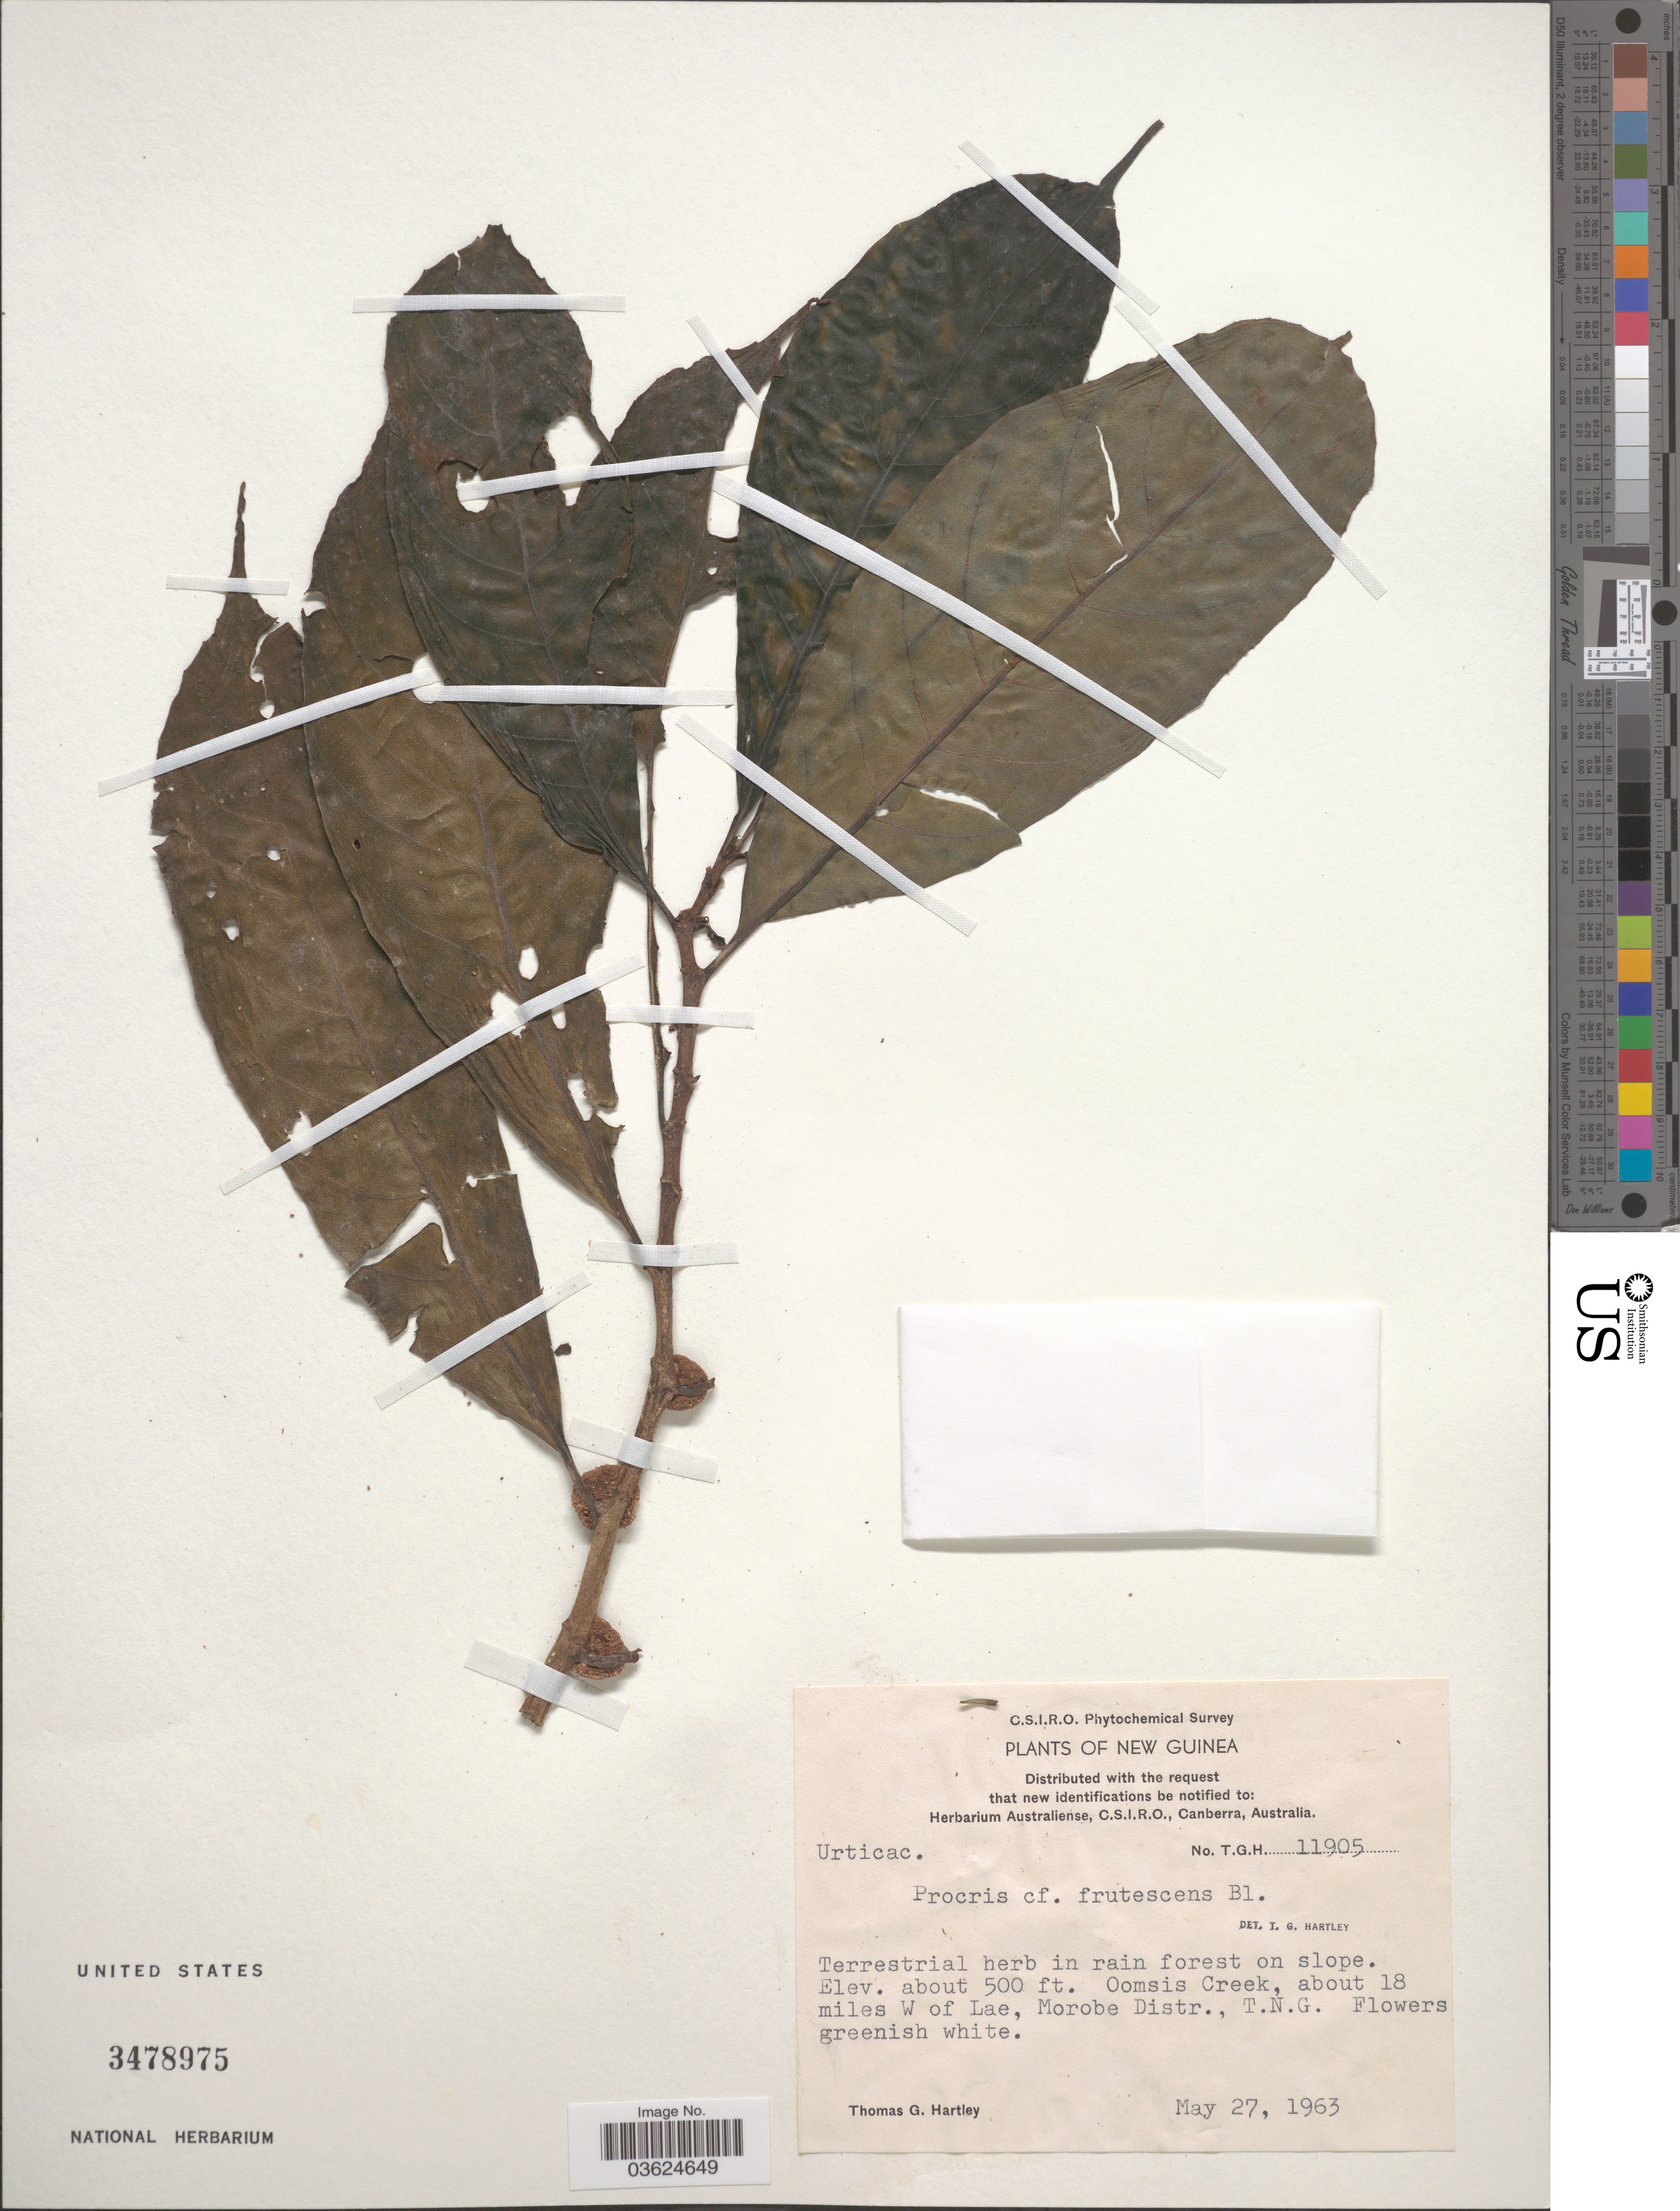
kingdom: Plantae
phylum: Tracheophyta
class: Magnoliopsida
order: Rosales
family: Urticaceae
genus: Procris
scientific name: Procris frutescens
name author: Blume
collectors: T. G. Hartley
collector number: TGH 11905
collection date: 1963-05-27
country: Papua New Guinea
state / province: Morobe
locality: New Guinea. Oomsis Creek, about 18 miles W of Lae, Morobe Distr., T. N. G.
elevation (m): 152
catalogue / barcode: US 3478975